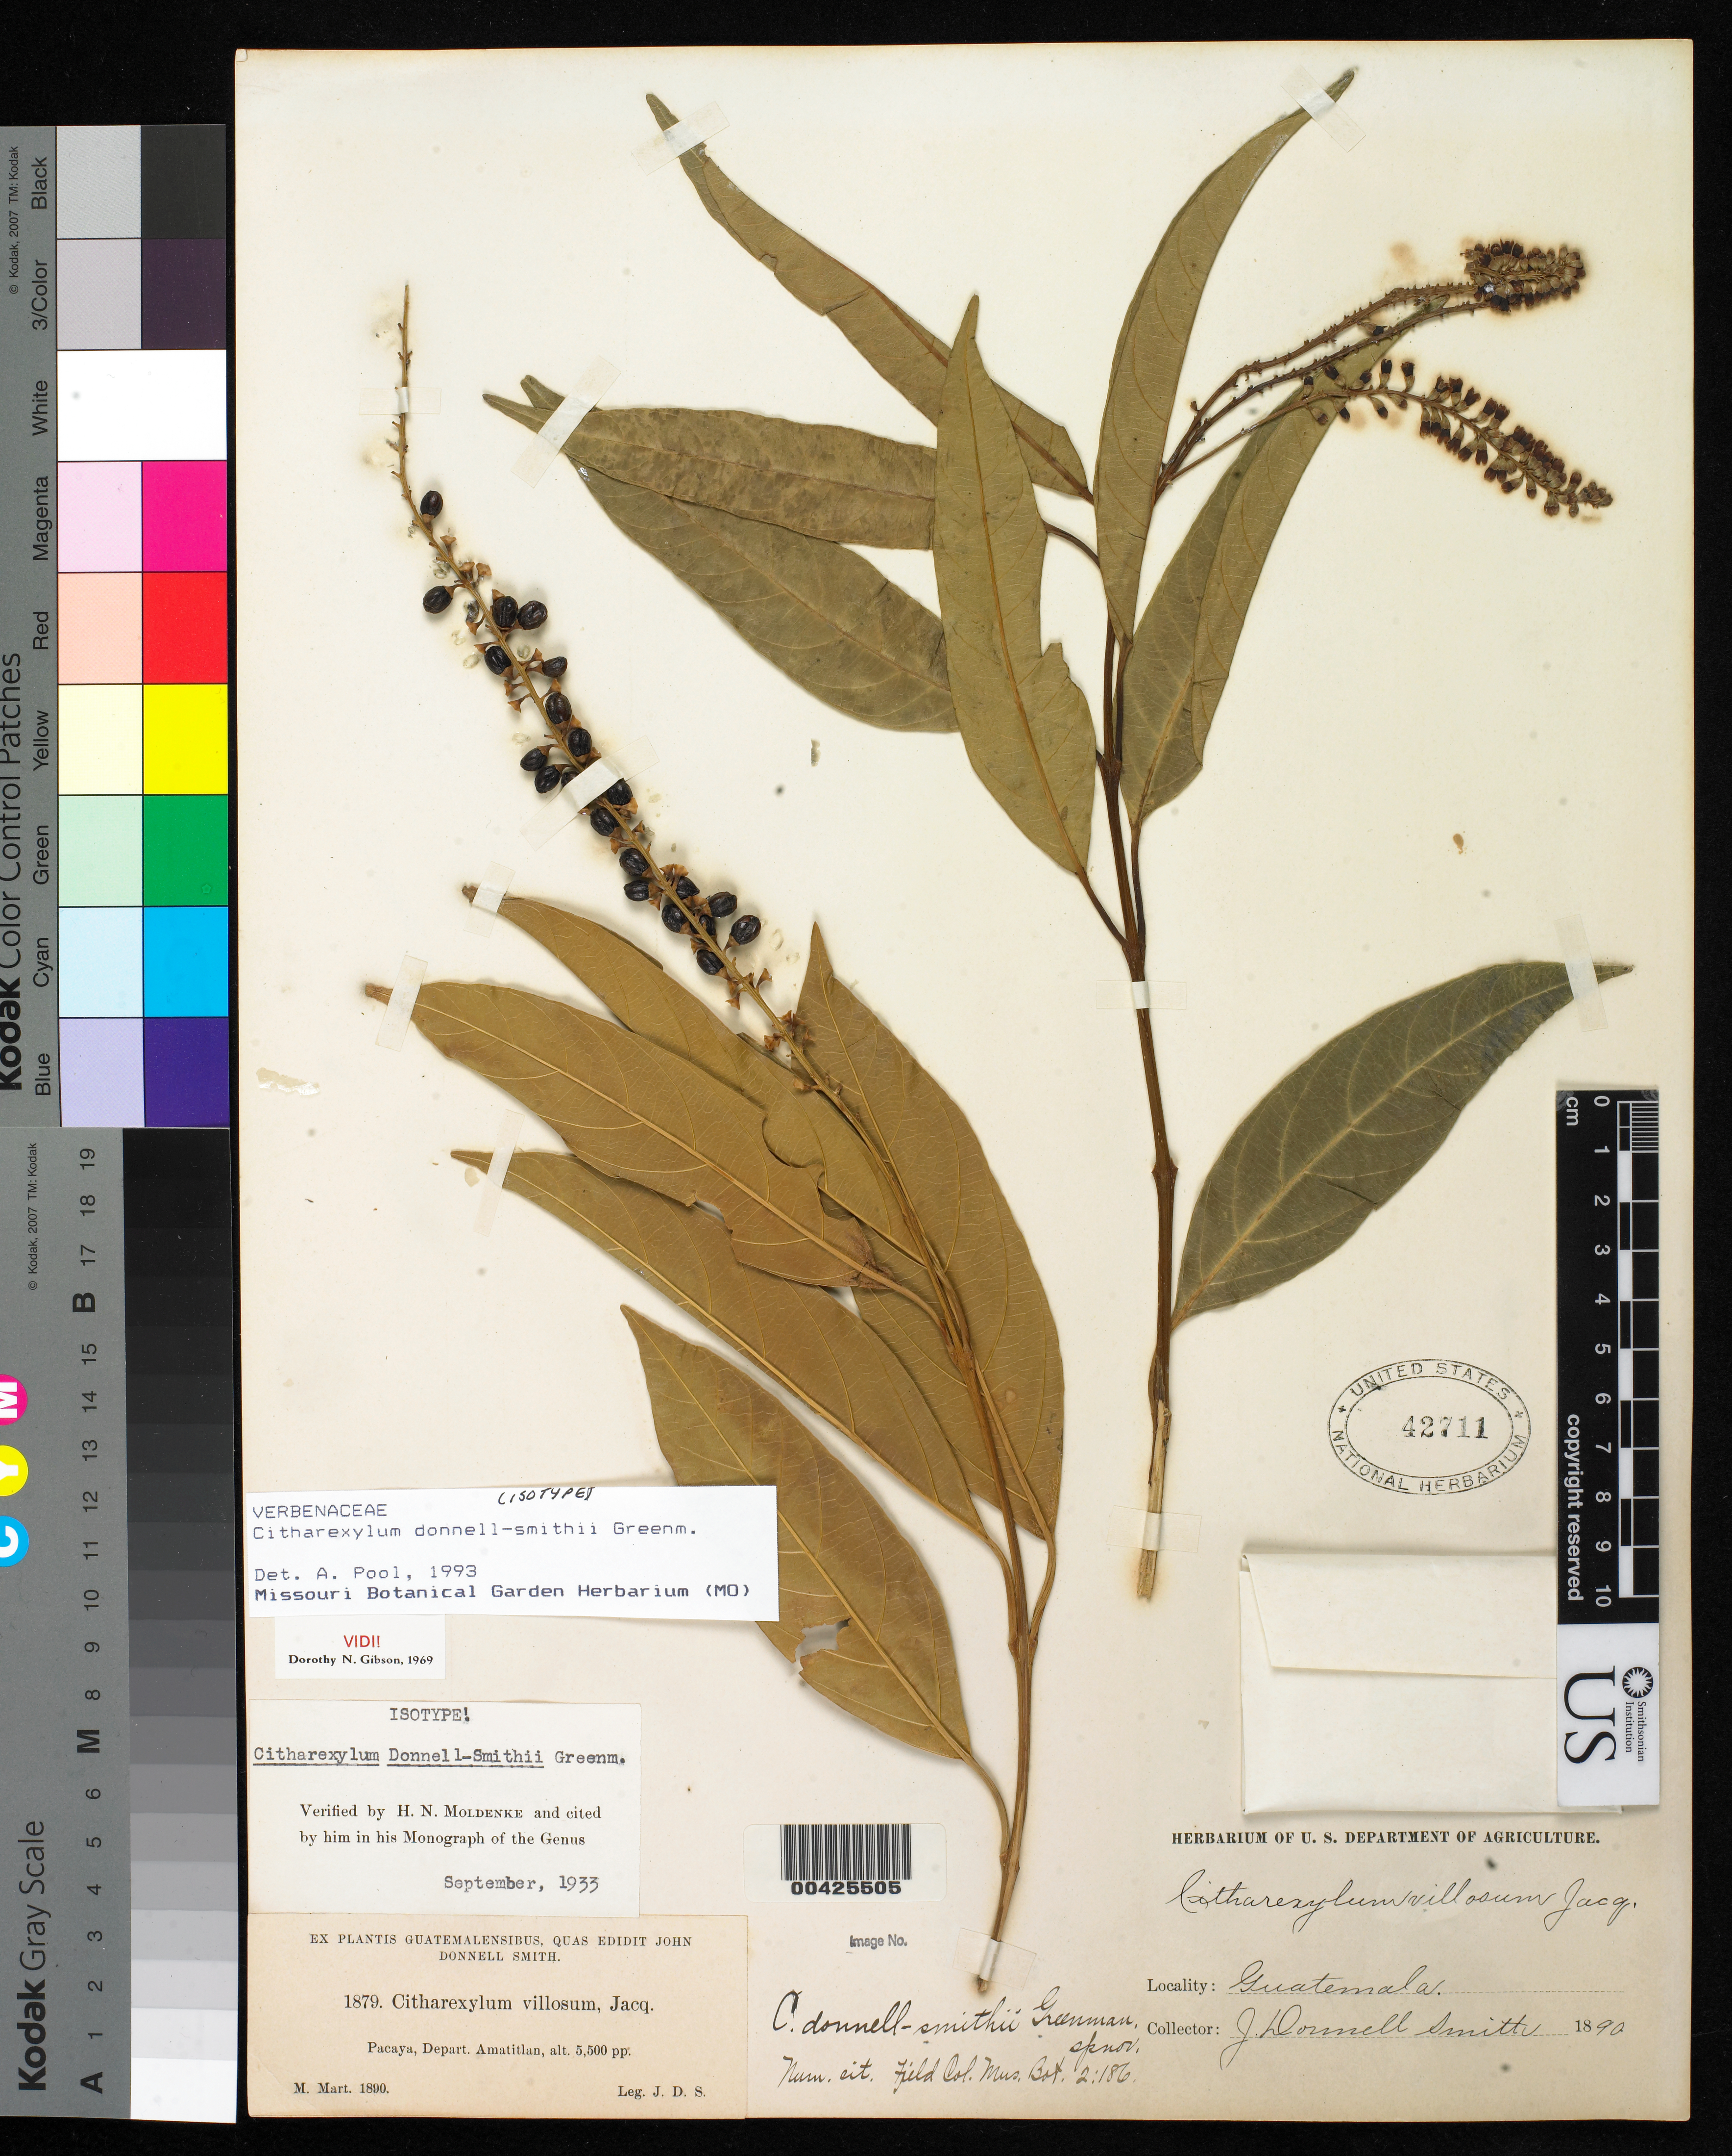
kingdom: Plantae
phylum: Tracheophyta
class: Magnoliopsida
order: Lamiales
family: Verbenaceae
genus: Citharexylum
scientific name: Citharexylum donnell-smithii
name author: Greenm.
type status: Isotype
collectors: J. Donnell Smith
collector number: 1879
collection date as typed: Mar 1890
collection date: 1890-03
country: Guatemala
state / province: Guatemala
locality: Pacaya, Amatitlán.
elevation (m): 1676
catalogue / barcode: US 42711